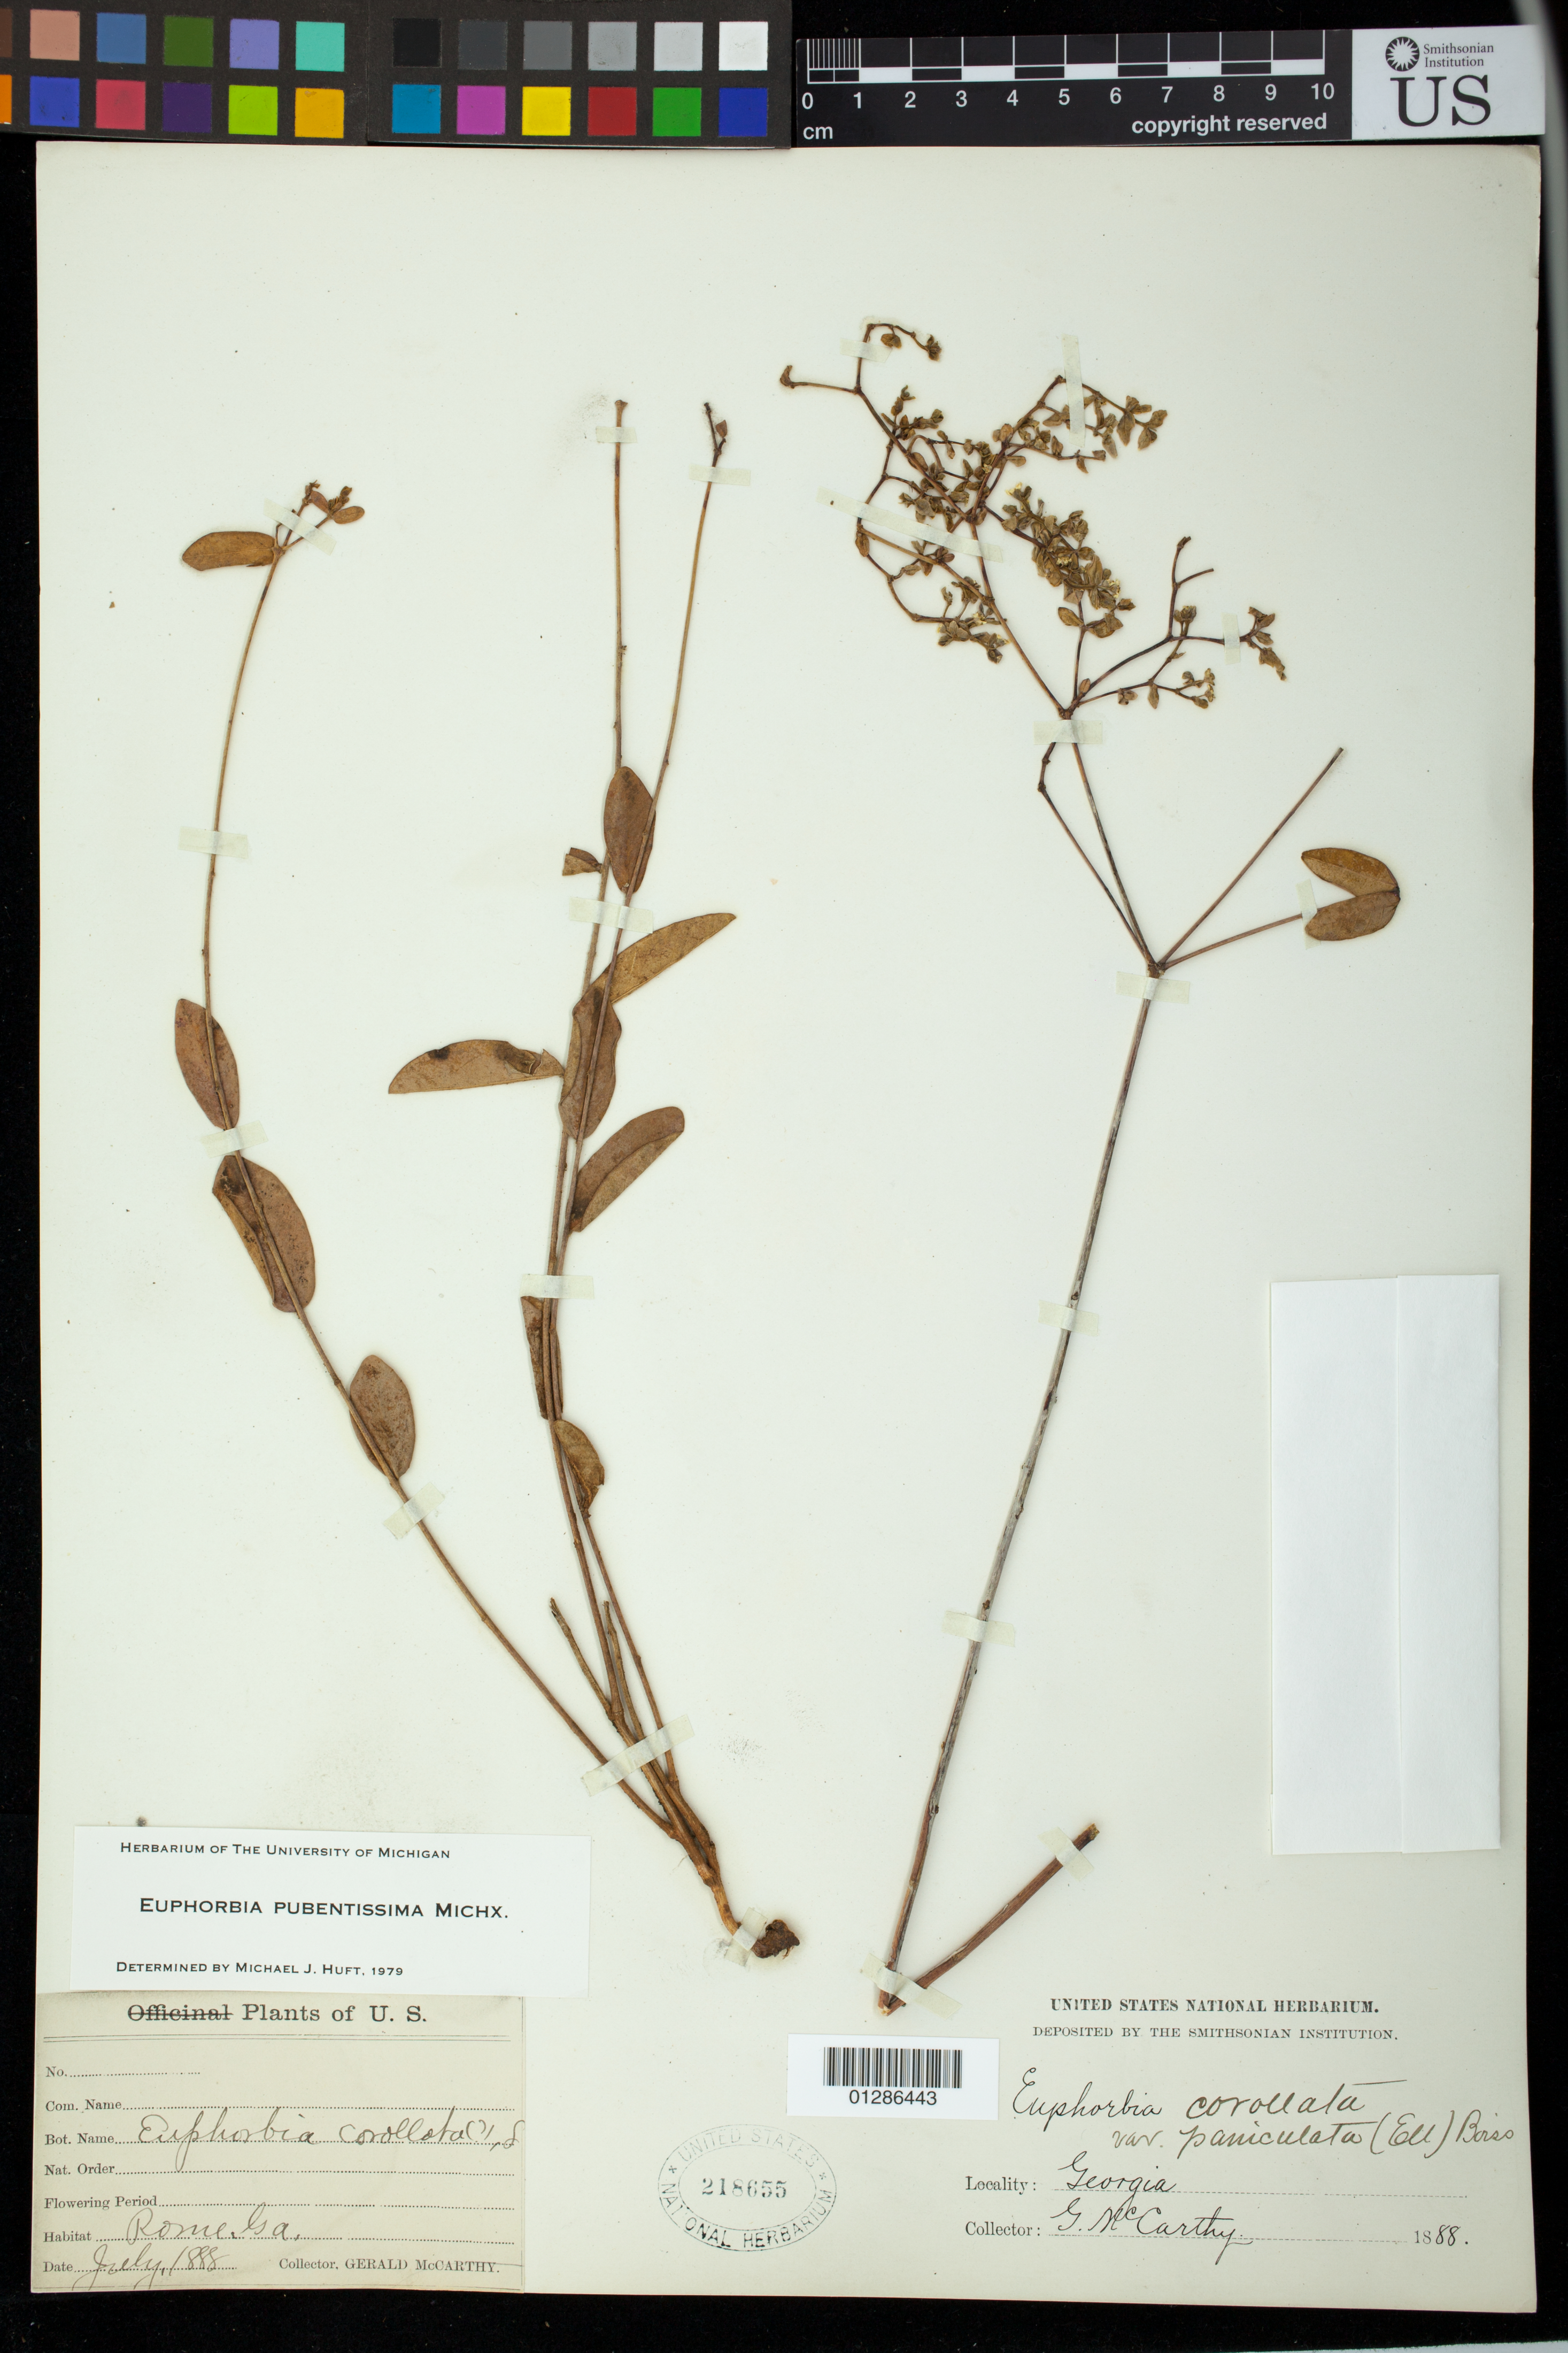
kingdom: Plantae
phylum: Tracheophyta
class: Magnoliopsida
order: Malpighiales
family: Euphorbiaceae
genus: Euphorbia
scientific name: Euphorbia pubentissima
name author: Michx.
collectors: G. McCarthy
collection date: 1888-07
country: United States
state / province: Georgia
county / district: Floyd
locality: Rome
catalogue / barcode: US 218655